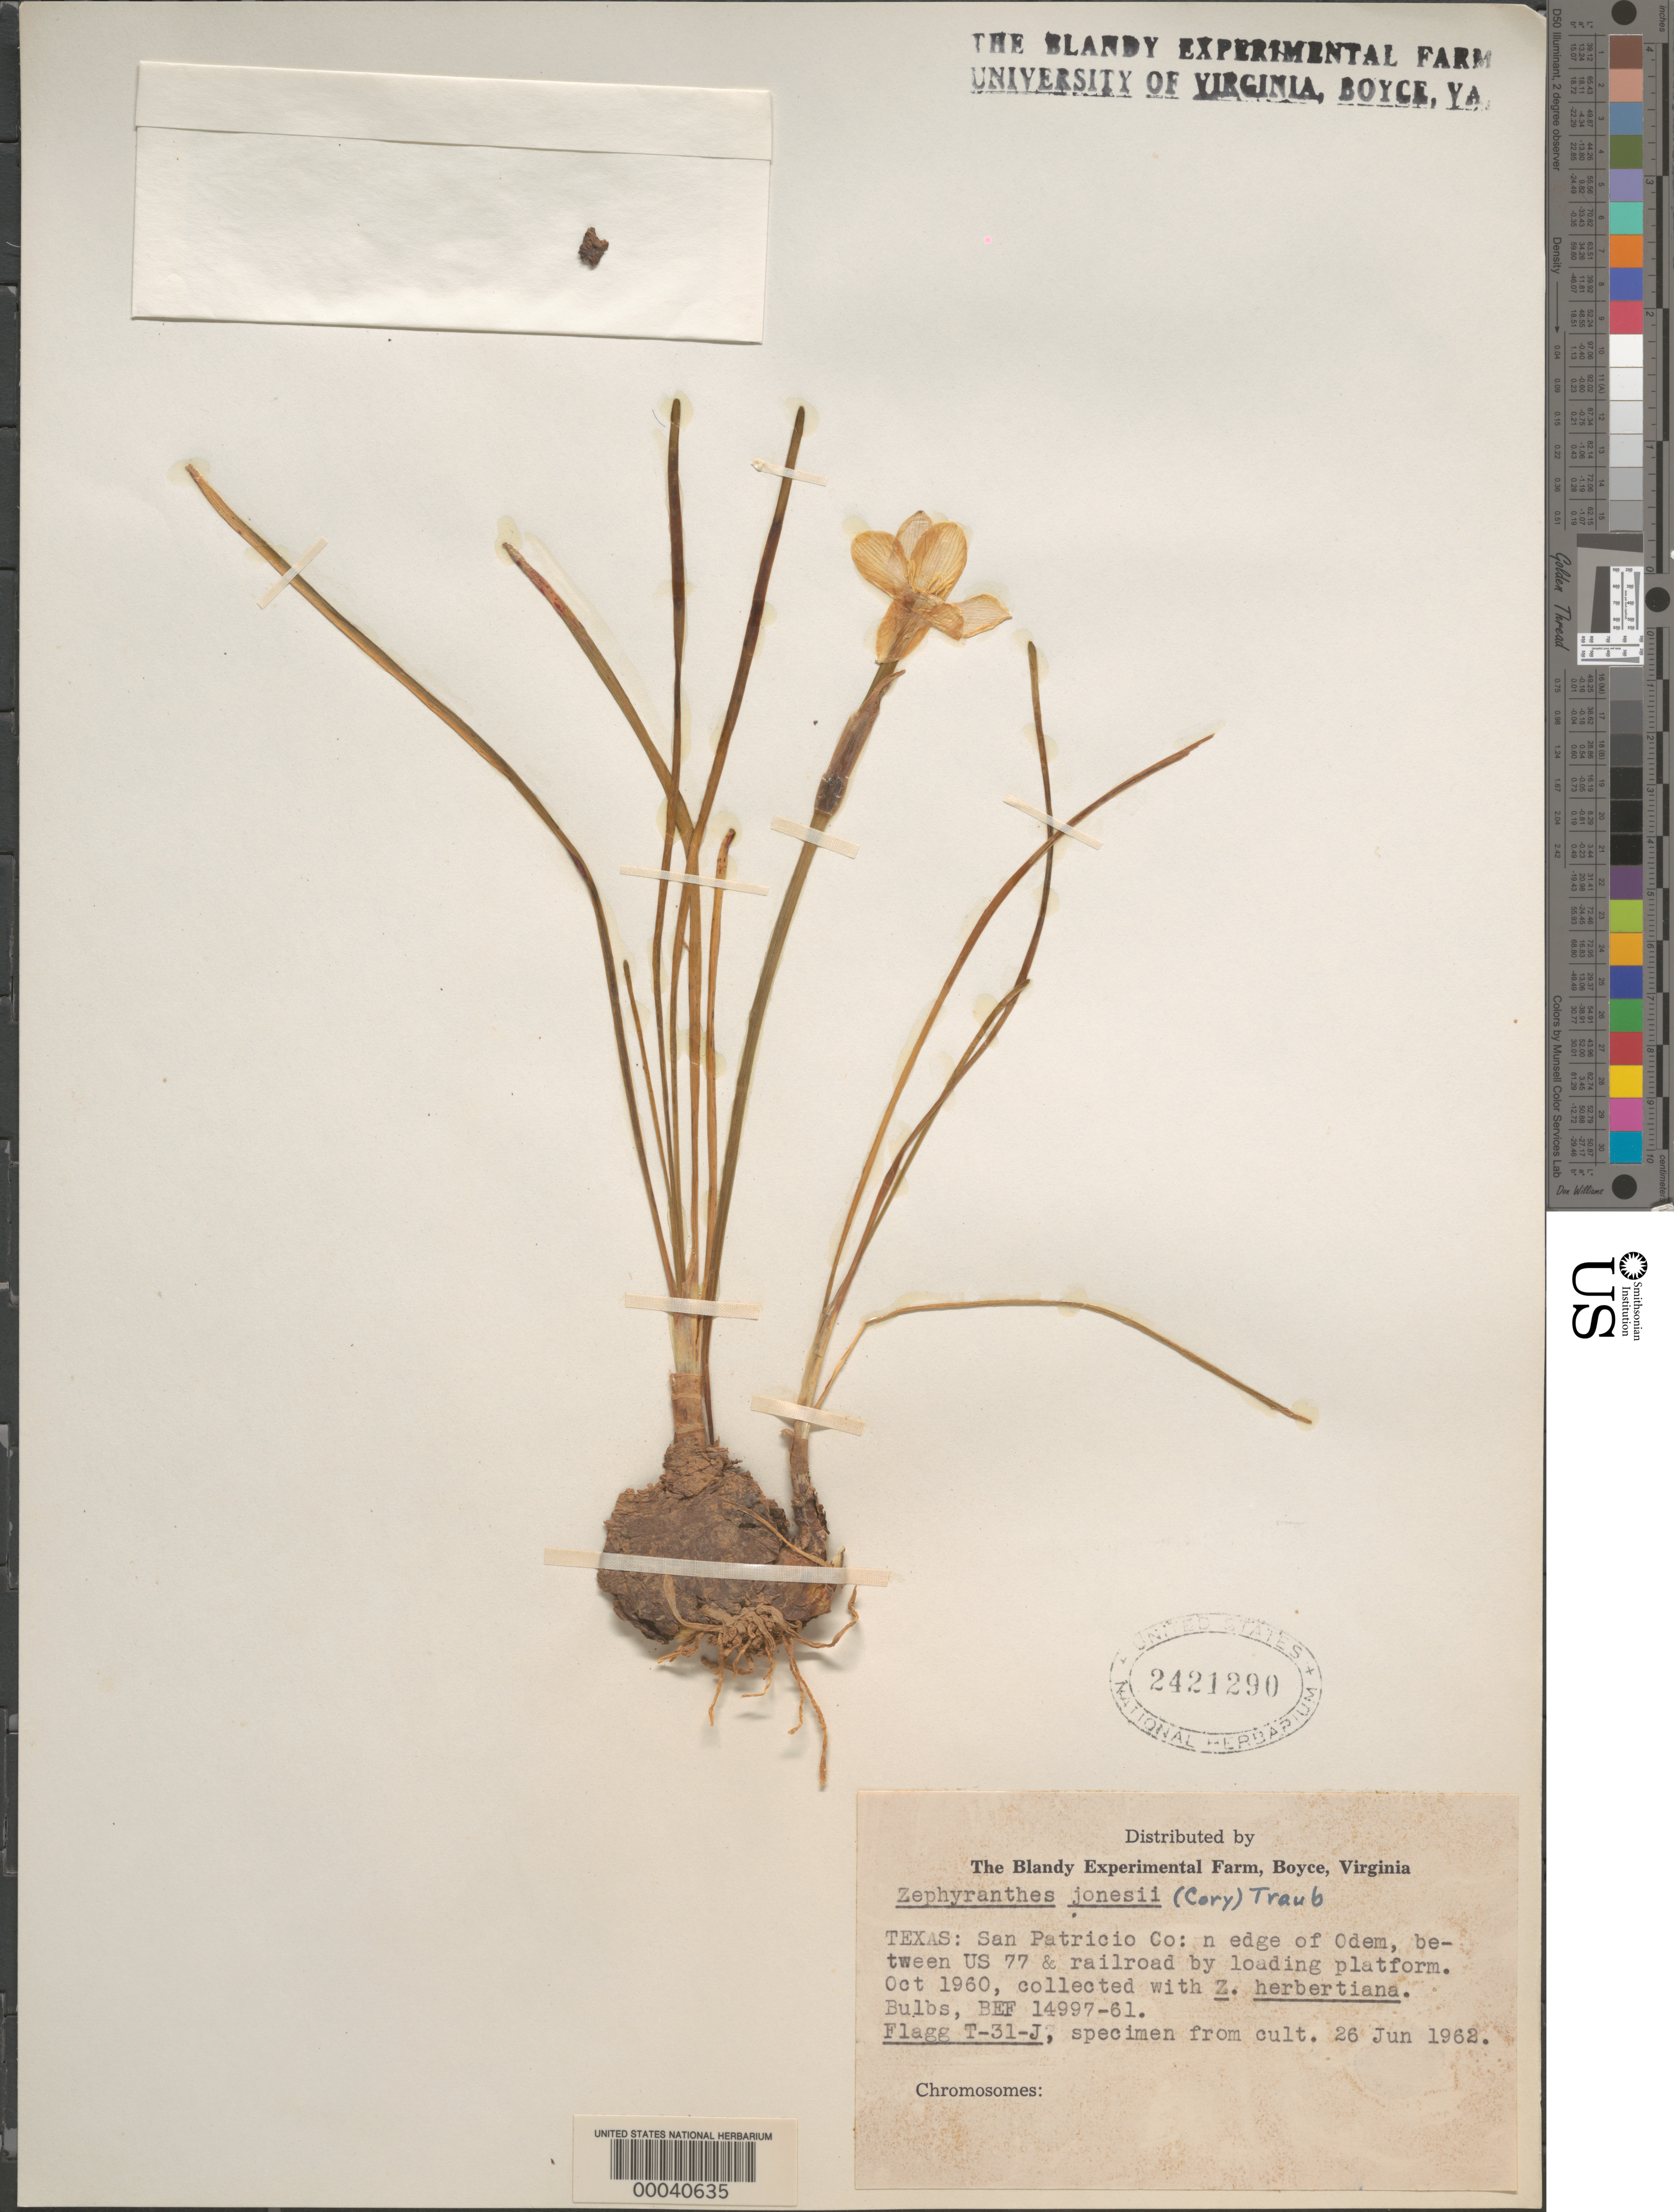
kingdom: Plantae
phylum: Tracheophyta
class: Liliopsida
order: Asparagales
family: Amaryllidaceae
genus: Zephyranthes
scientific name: Zephyranthes jonesii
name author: (Cory) Traub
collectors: R. O. Flagg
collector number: T-31-j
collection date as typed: Oct 1960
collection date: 1960-10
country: United States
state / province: Texas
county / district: San Patricio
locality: N edge of odem, between us 77 and railroad, by loading platform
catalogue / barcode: US 2421290